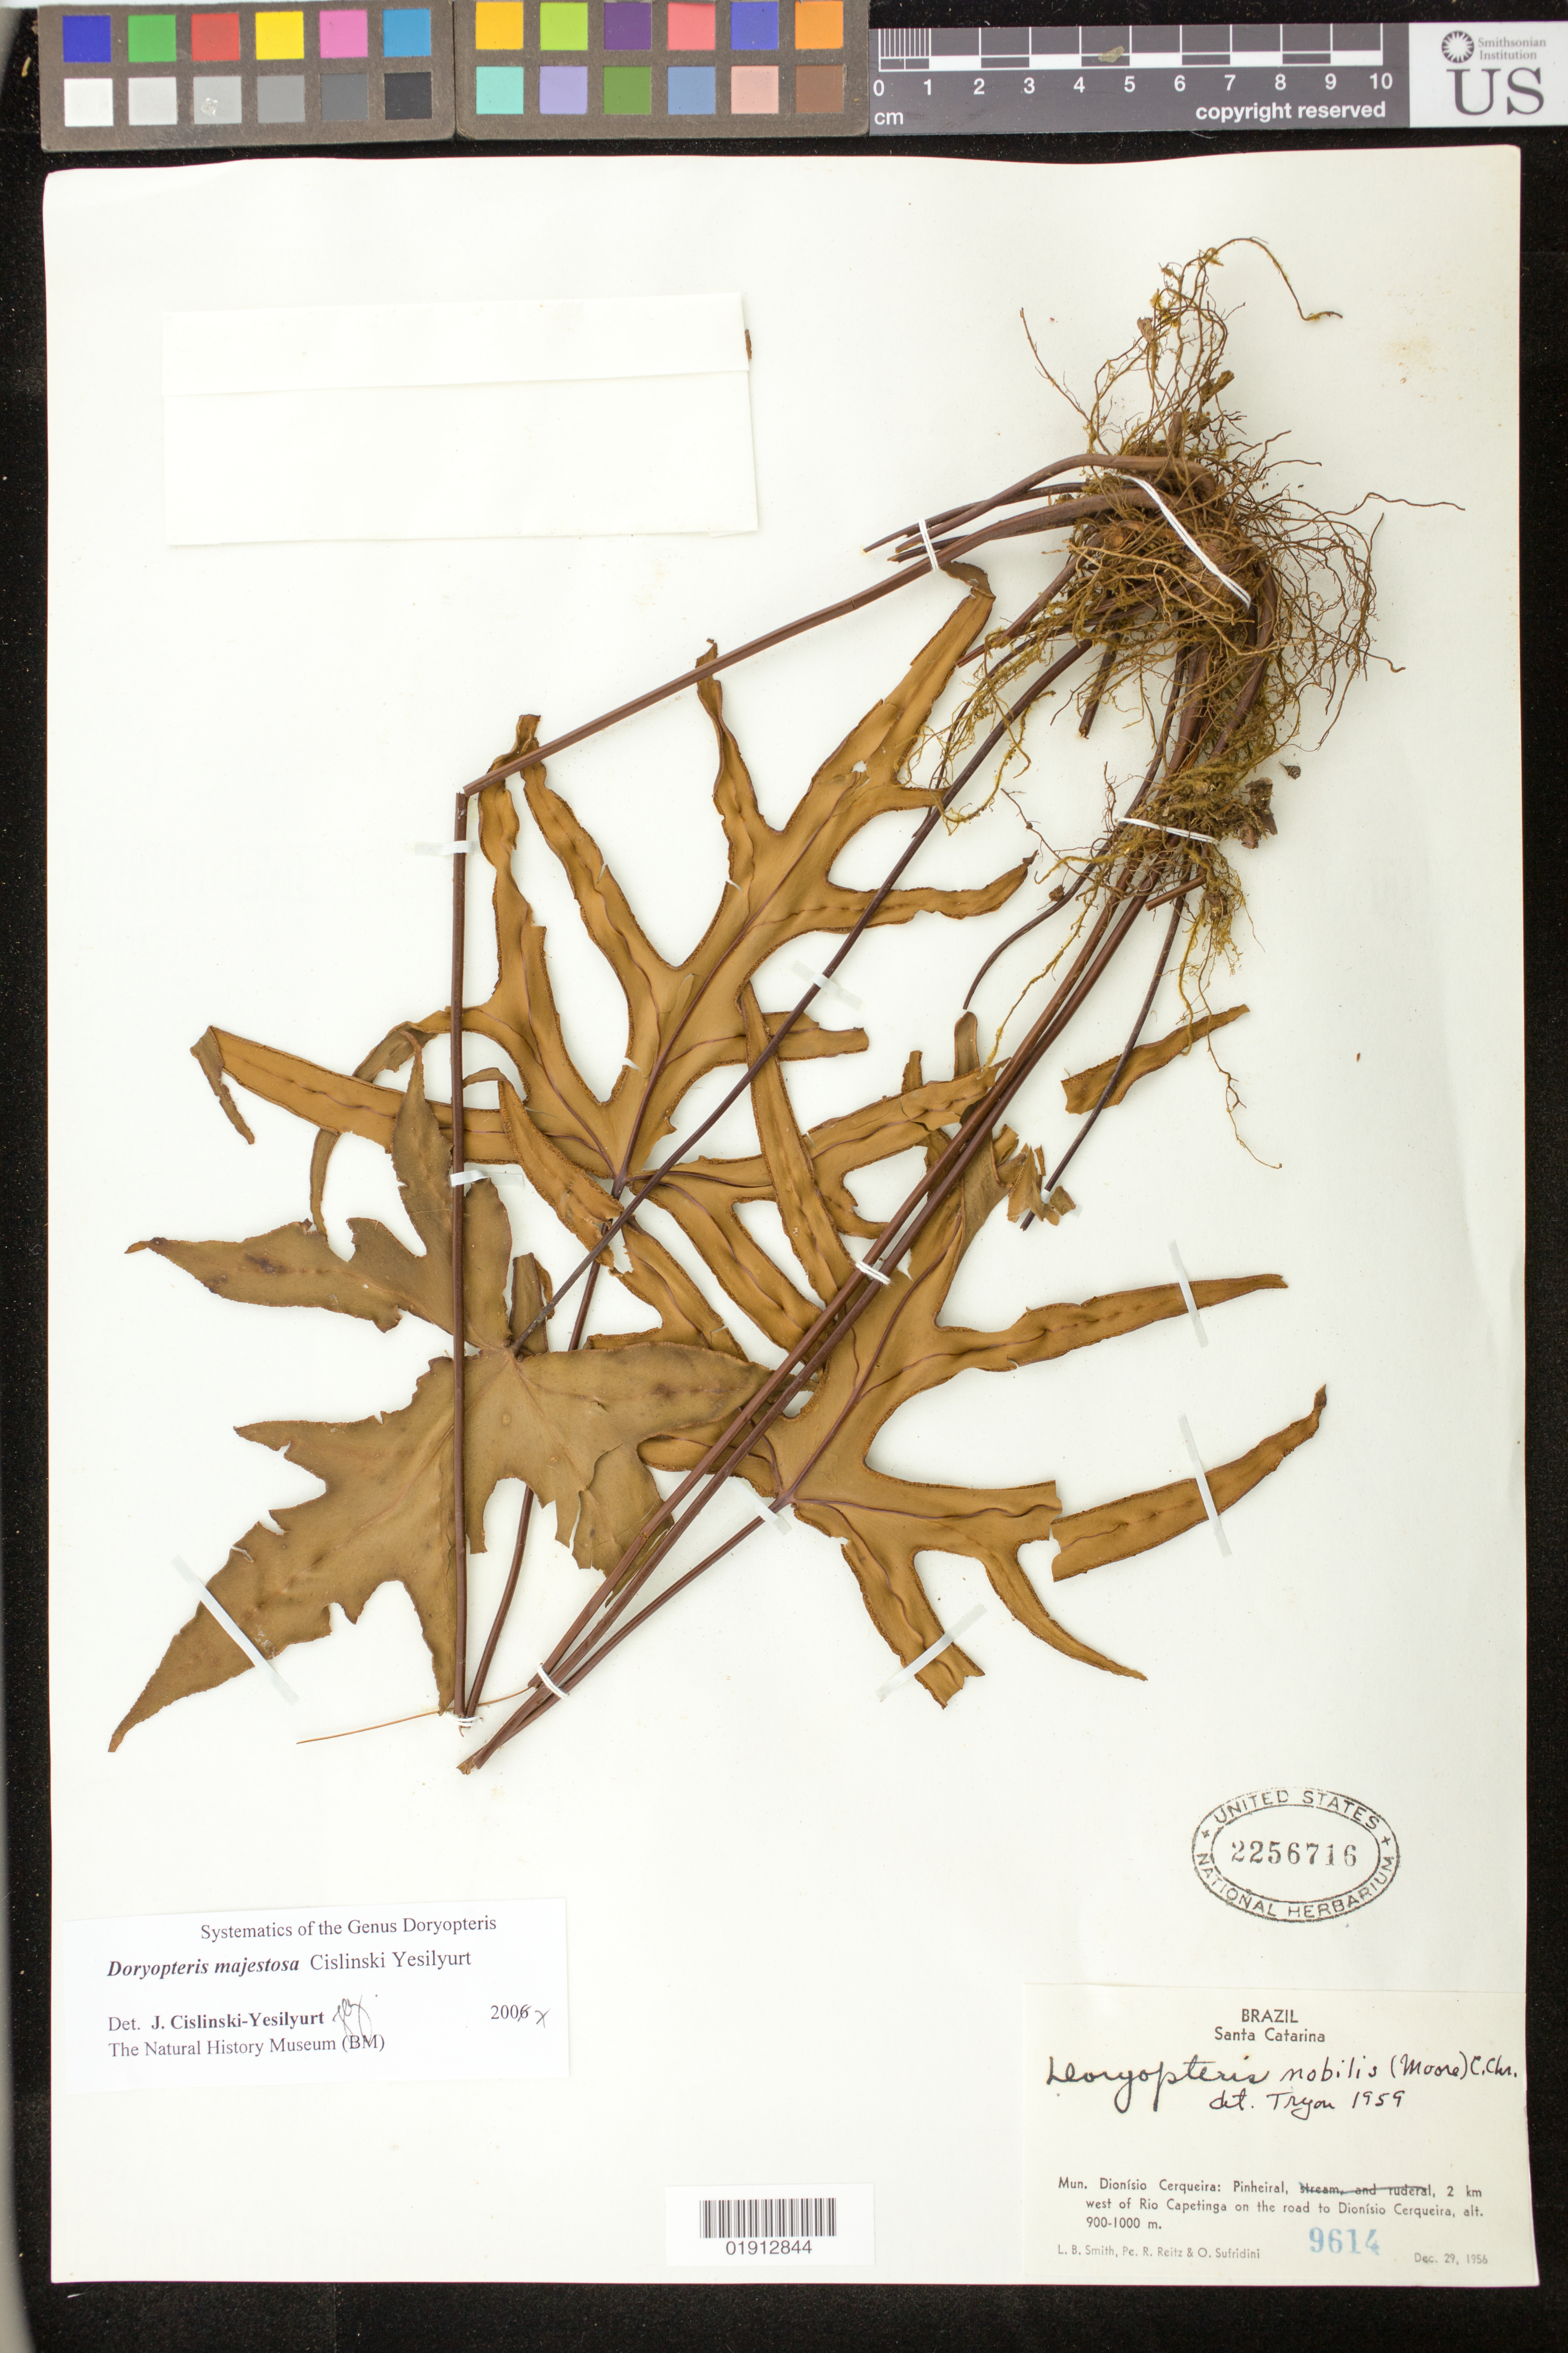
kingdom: Plantae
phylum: Tracheophyta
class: Polypodiopsida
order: Polypodiales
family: Pteridaceae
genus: Doryopteris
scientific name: Doryopteris majestosa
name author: Yesilyurt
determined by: Yesilyurt, J. C.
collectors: L. Smith, R. Reitz & O. Sufridini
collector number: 9614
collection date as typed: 29 Dec 1956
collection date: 1956-12-29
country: Brazil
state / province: Santa Catarina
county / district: Dionísio Cerqueira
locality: Pinheiral, 2 km west of Rio Capetinga on the road to Dionisio Cerqueira.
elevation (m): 900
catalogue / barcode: US 2256716